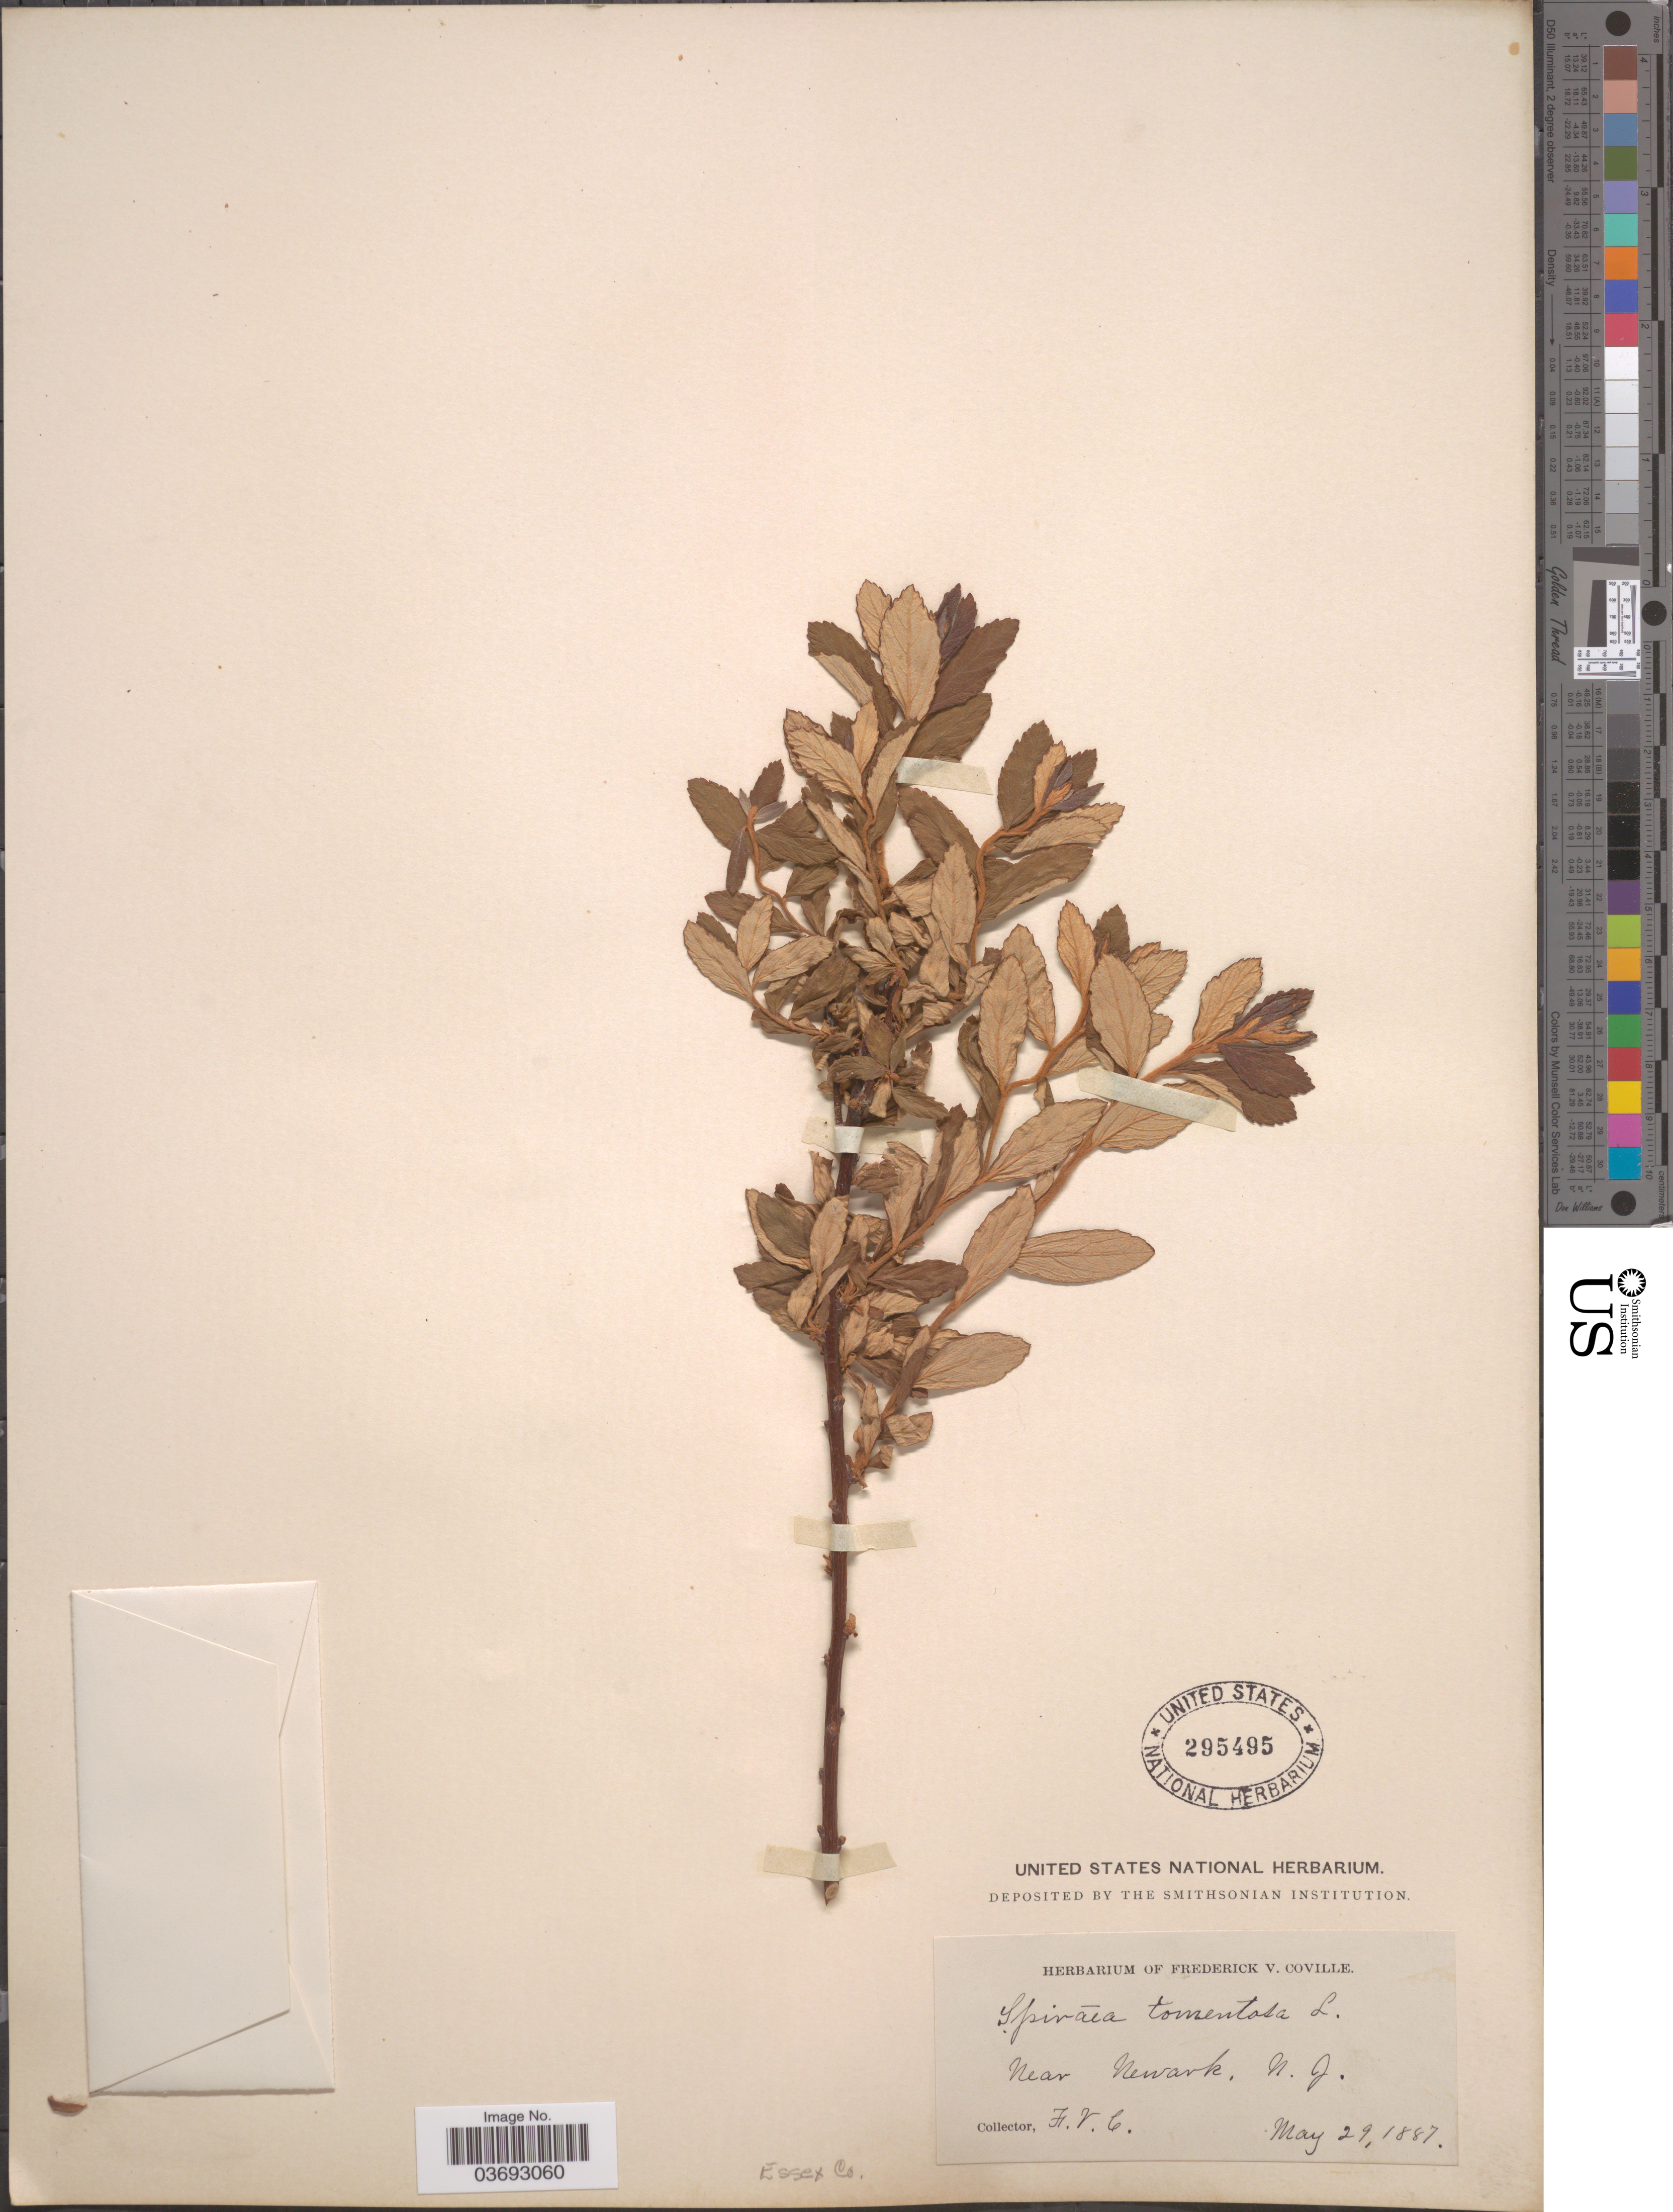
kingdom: Plantae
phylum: Tracheophyta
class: Magnoliopsida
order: Rosales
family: Rosaceae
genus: Spiraea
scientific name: Spiraea tomentosa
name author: L.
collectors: F. V. Coville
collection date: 1887-05-29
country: United States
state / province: New Jersey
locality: Near Newark. Essex Co.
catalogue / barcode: US 295495